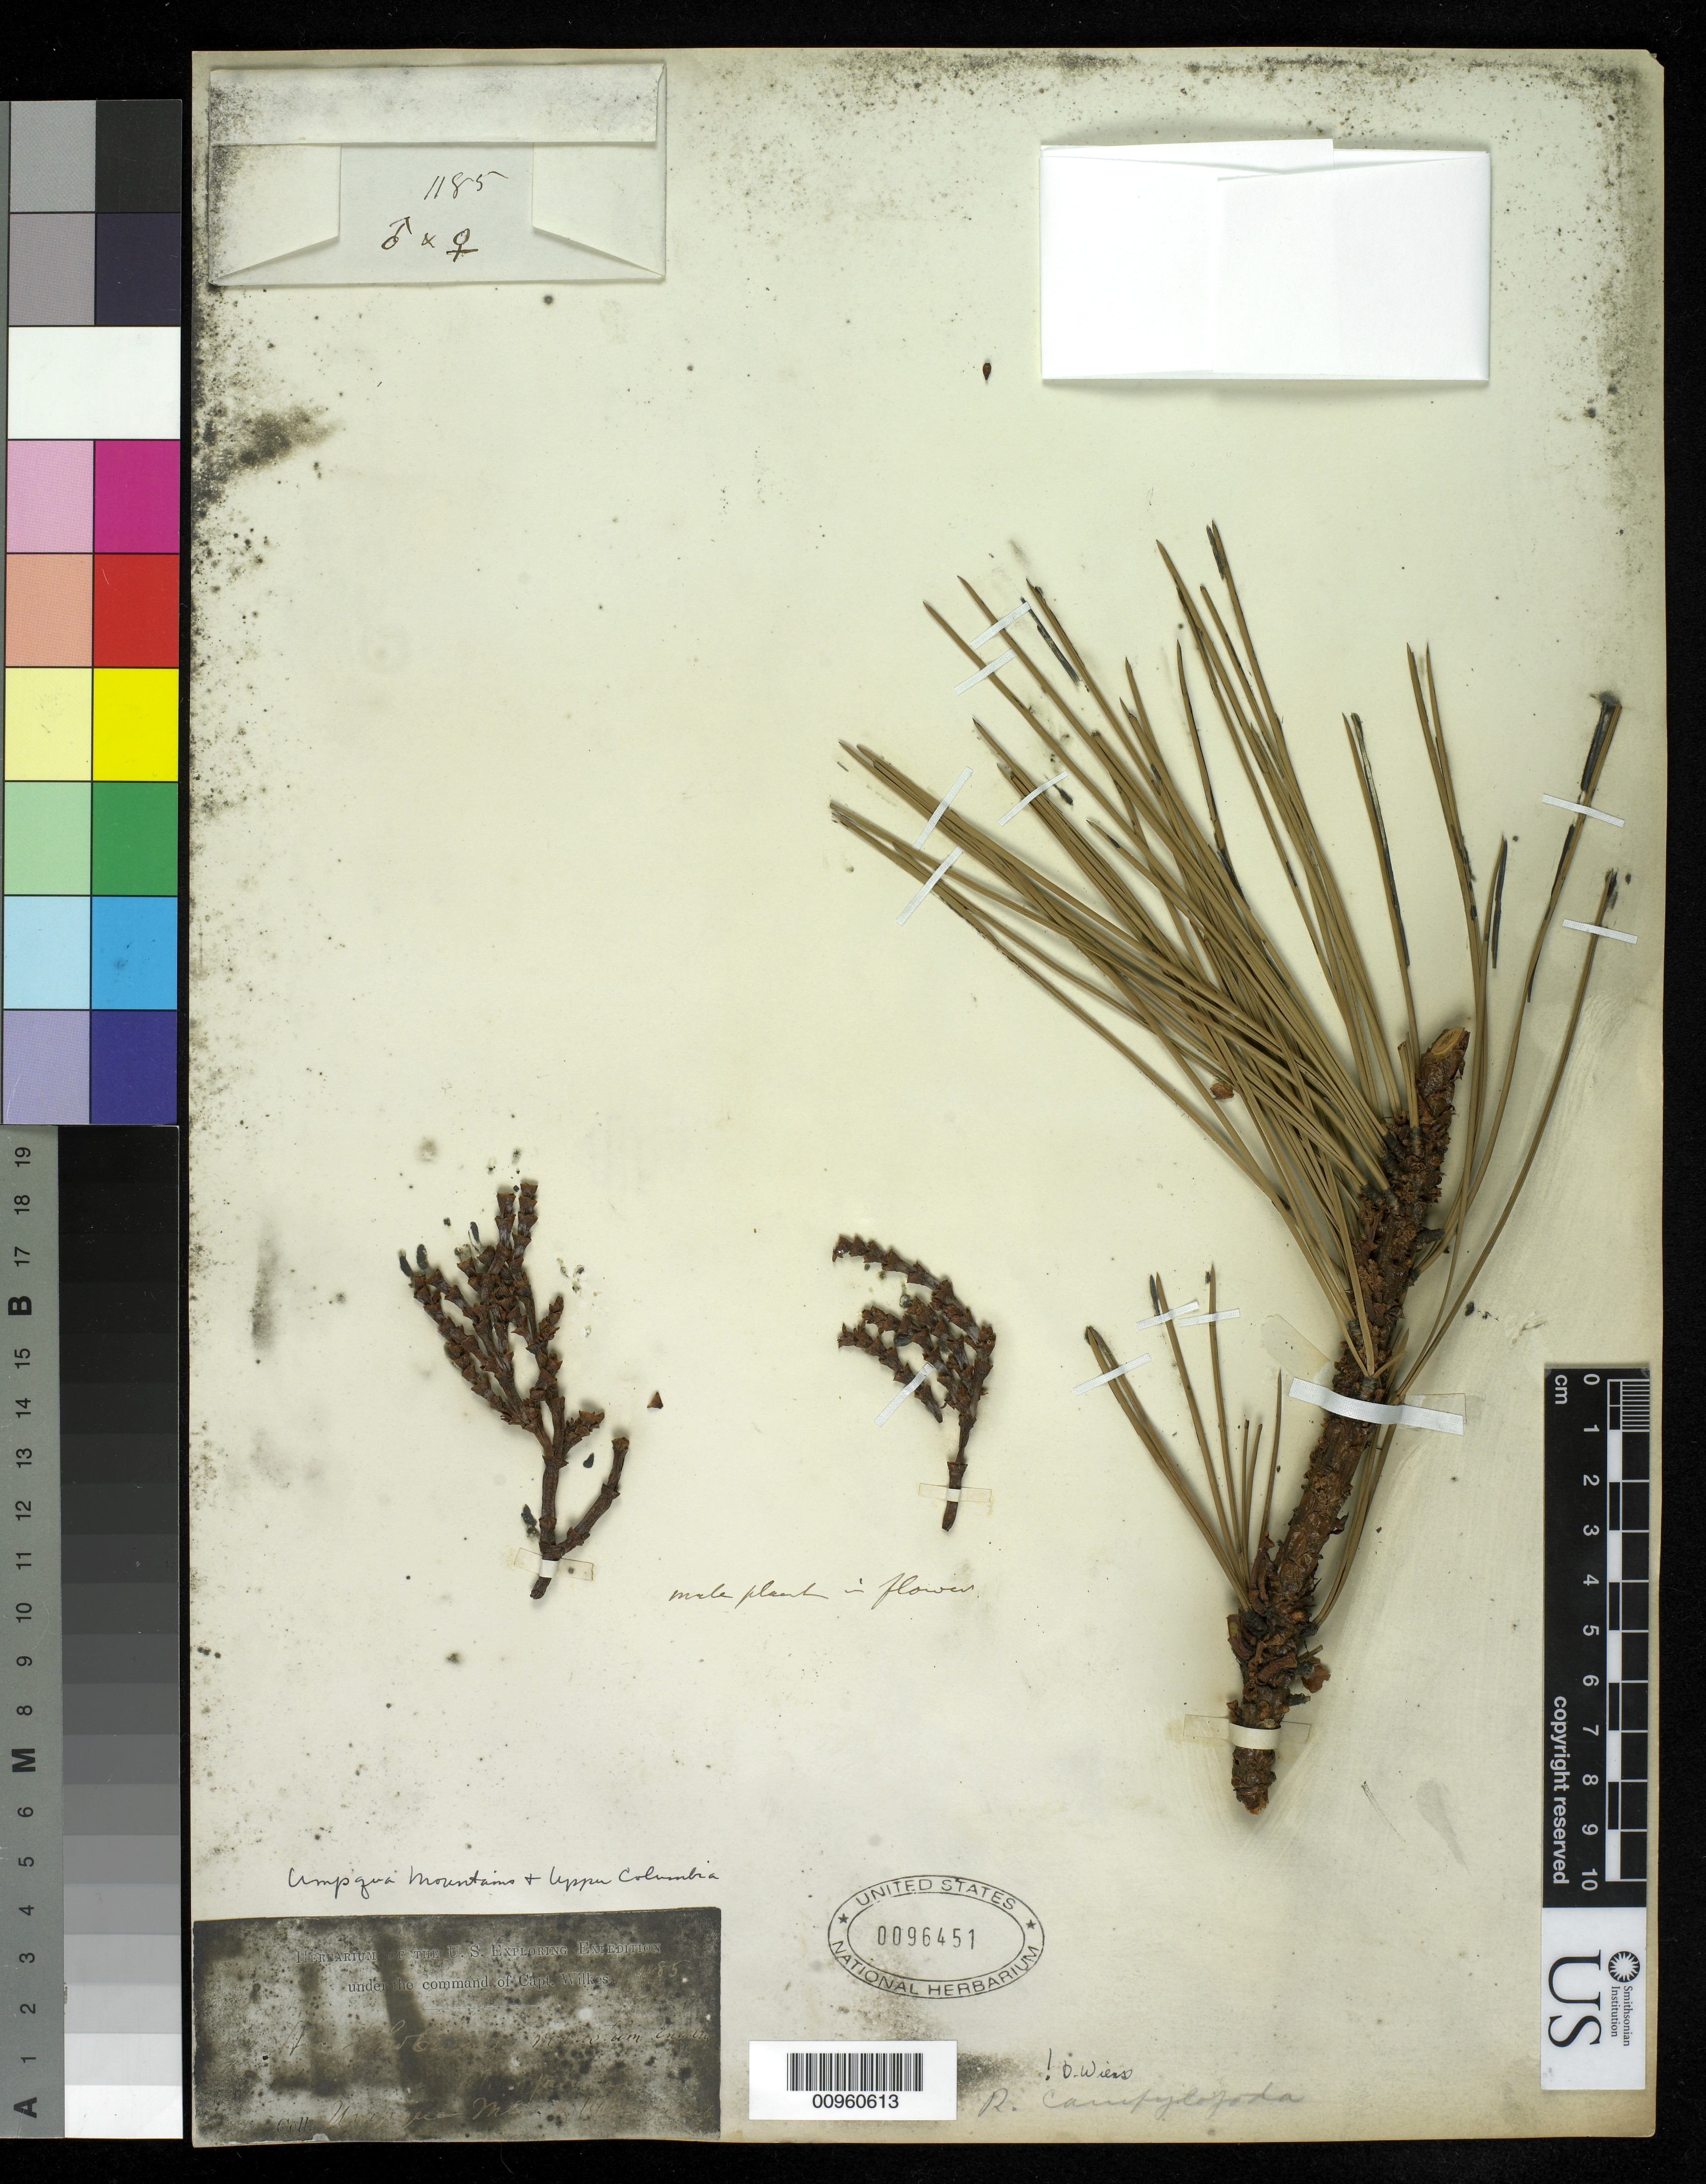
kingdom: Plantae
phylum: Tracheophyta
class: Magnoliopsida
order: Santalales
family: Viscaceae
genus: Arceuthobium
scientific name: Arceuthobium campylopodum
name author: Engelm.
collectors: Wilkes Explor. Exped.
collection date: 1838/1842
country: United States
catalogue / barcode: US 96451